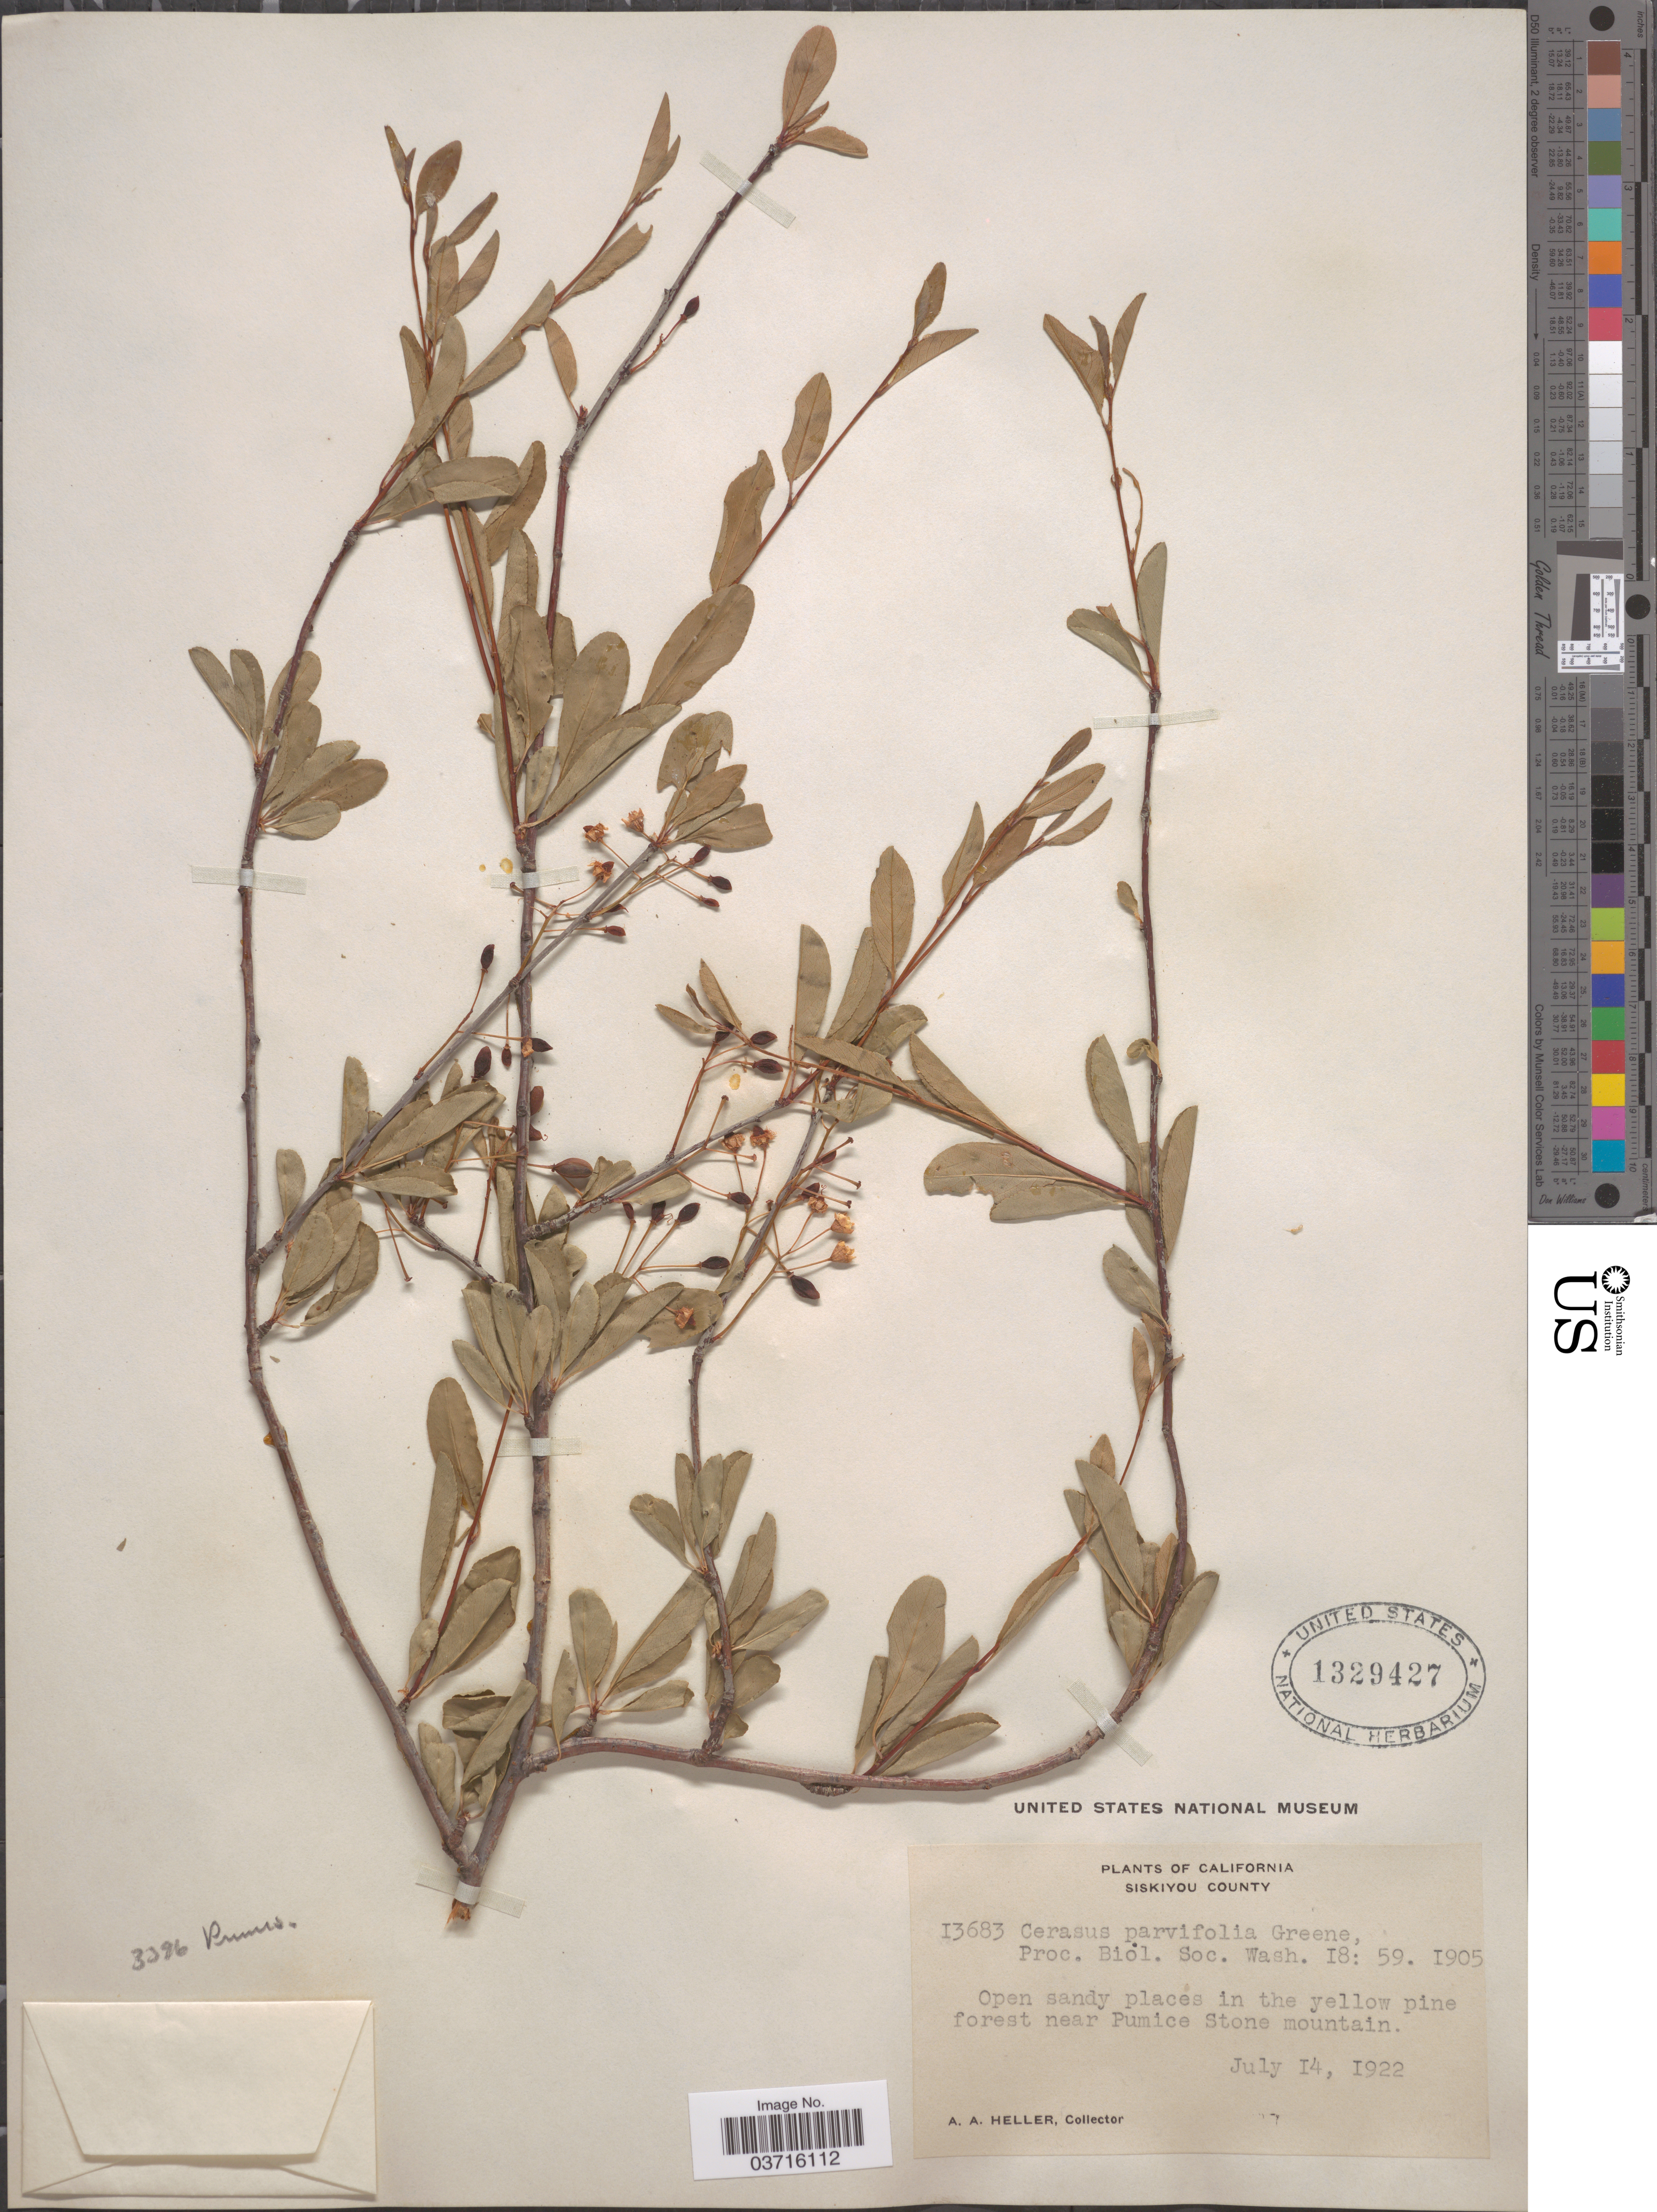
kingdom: Plantae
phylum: Tracheophyta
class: Magnoliopsida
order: Rosales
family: Rosaceae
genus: Prunus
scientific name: Prunus parvifolia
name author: Koehne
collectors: A. A. Heller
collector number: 13683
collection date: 1922-07-14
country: United States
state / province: California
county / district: Siskiyou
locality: Siskiyou County. Open sandy places in the yellow pine forest near Pumice Stone mountain.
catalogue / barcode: US 1329427